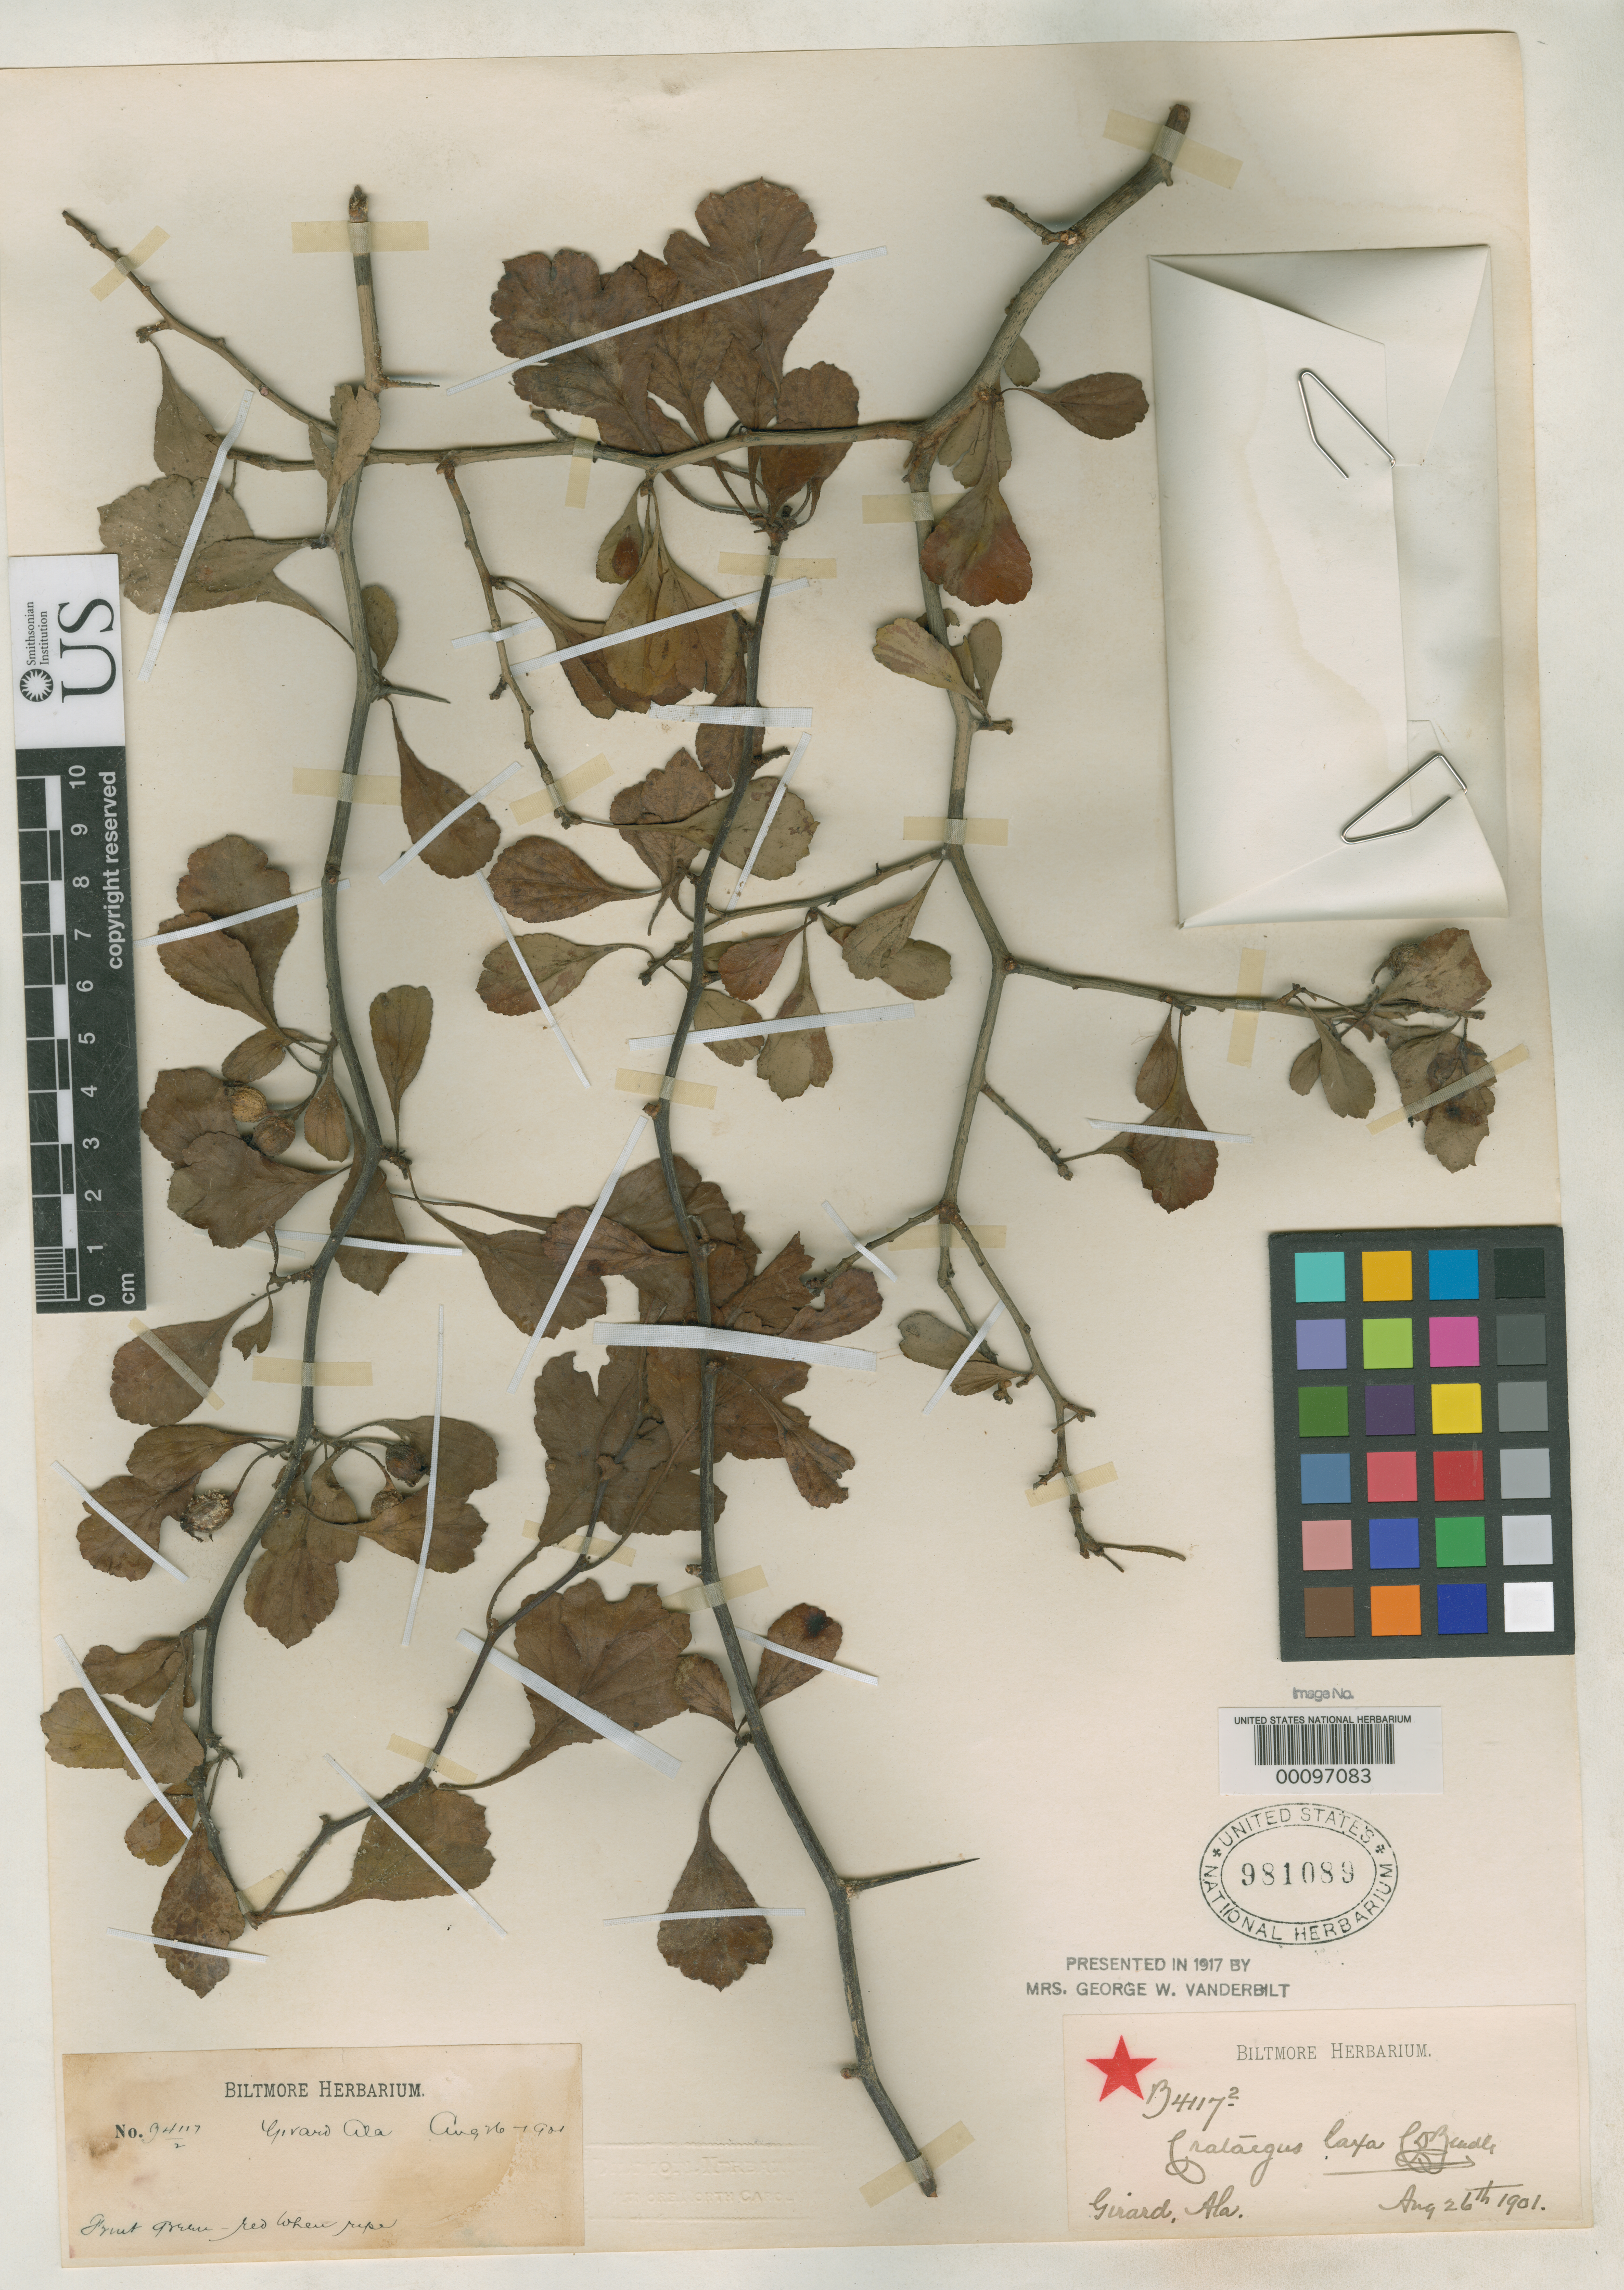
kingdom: Plantae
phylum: Tracheophyta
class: Magnoliopsida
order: Rosales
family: Rosaceae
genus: Crataegus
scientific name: Crataegus laxa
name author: Beadle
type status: Syntype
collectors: ex herb. Biltmore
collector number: B 417/2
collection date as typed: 26 Aug 1901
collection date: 1901-08-26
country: United States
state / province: Alabama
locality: Girard.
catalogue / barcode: US 981089